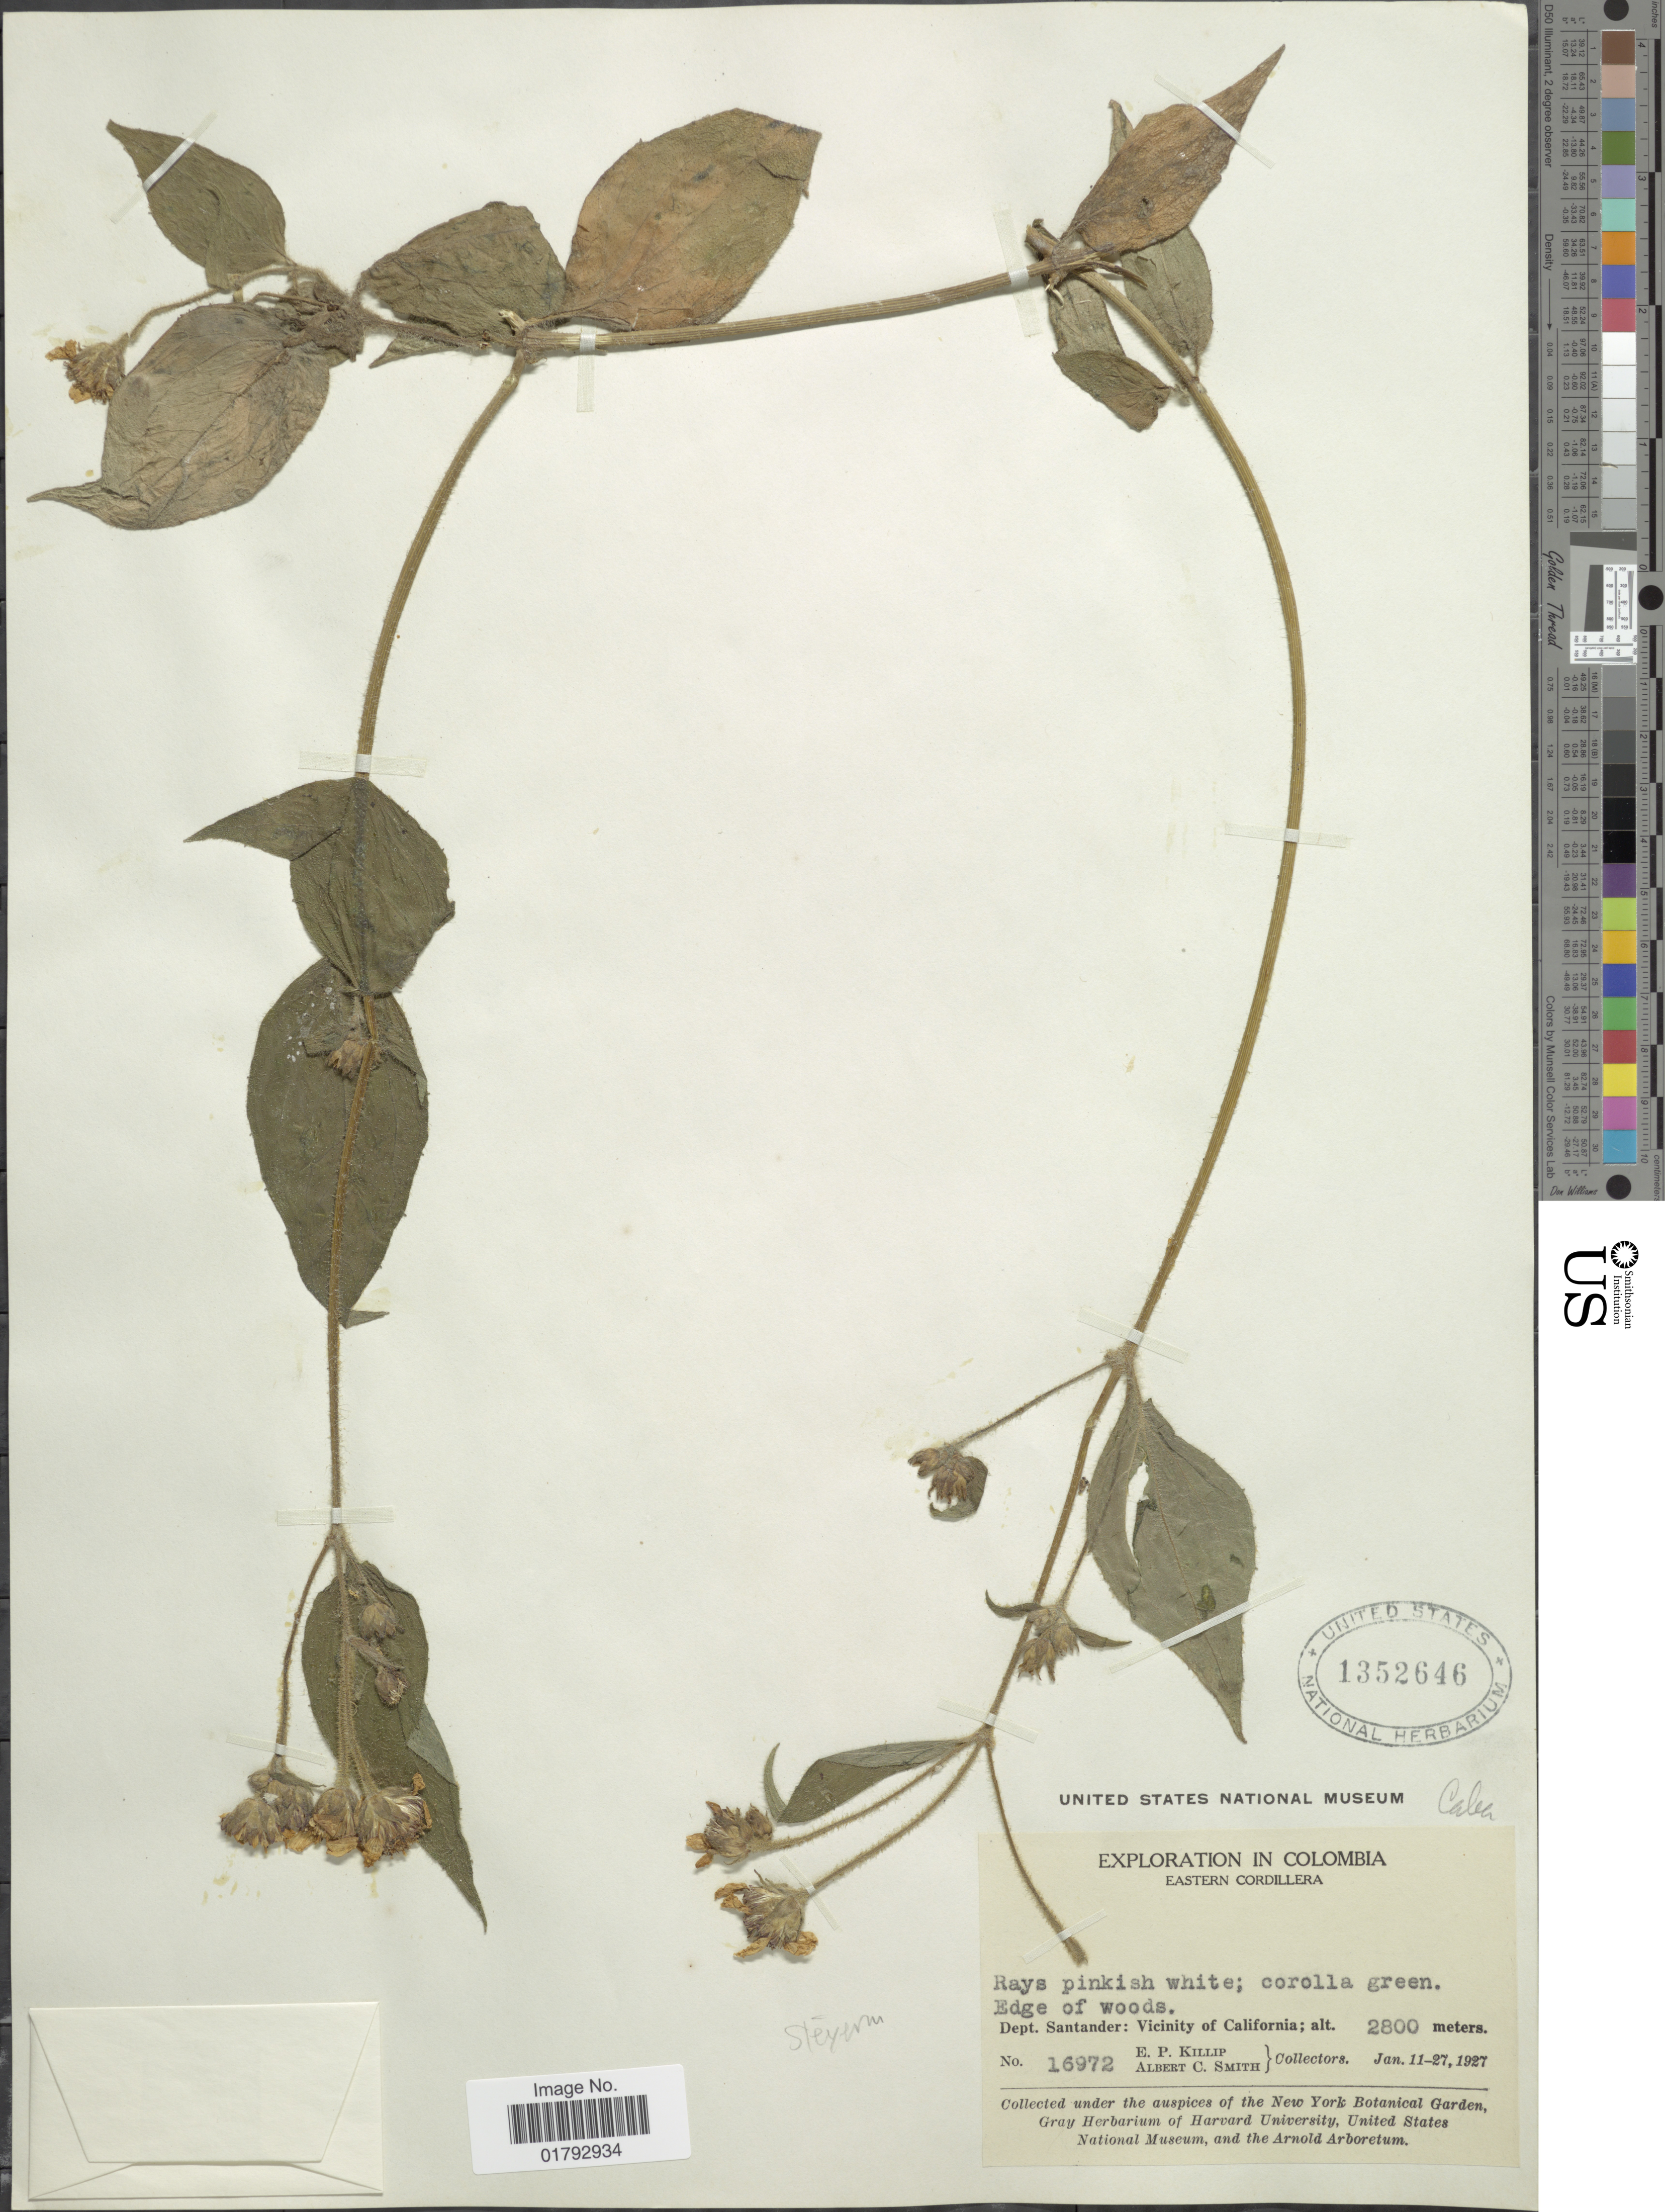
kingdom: Plantae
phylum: Tracheophyta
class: Magnoliopsida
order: Asterales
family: Asteraceae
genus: Alloispermum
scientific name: Alloispermum steyermarkii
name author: H. Rob.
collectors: E. P. Killip & A. C. Smith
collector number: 16972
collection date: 1927-01-11/1927-01-27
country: Colombia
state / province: Santander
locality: Eastern Cordillera. Dept. Santander: Vicinity of California.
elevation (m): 2800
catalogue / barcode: US 1352646